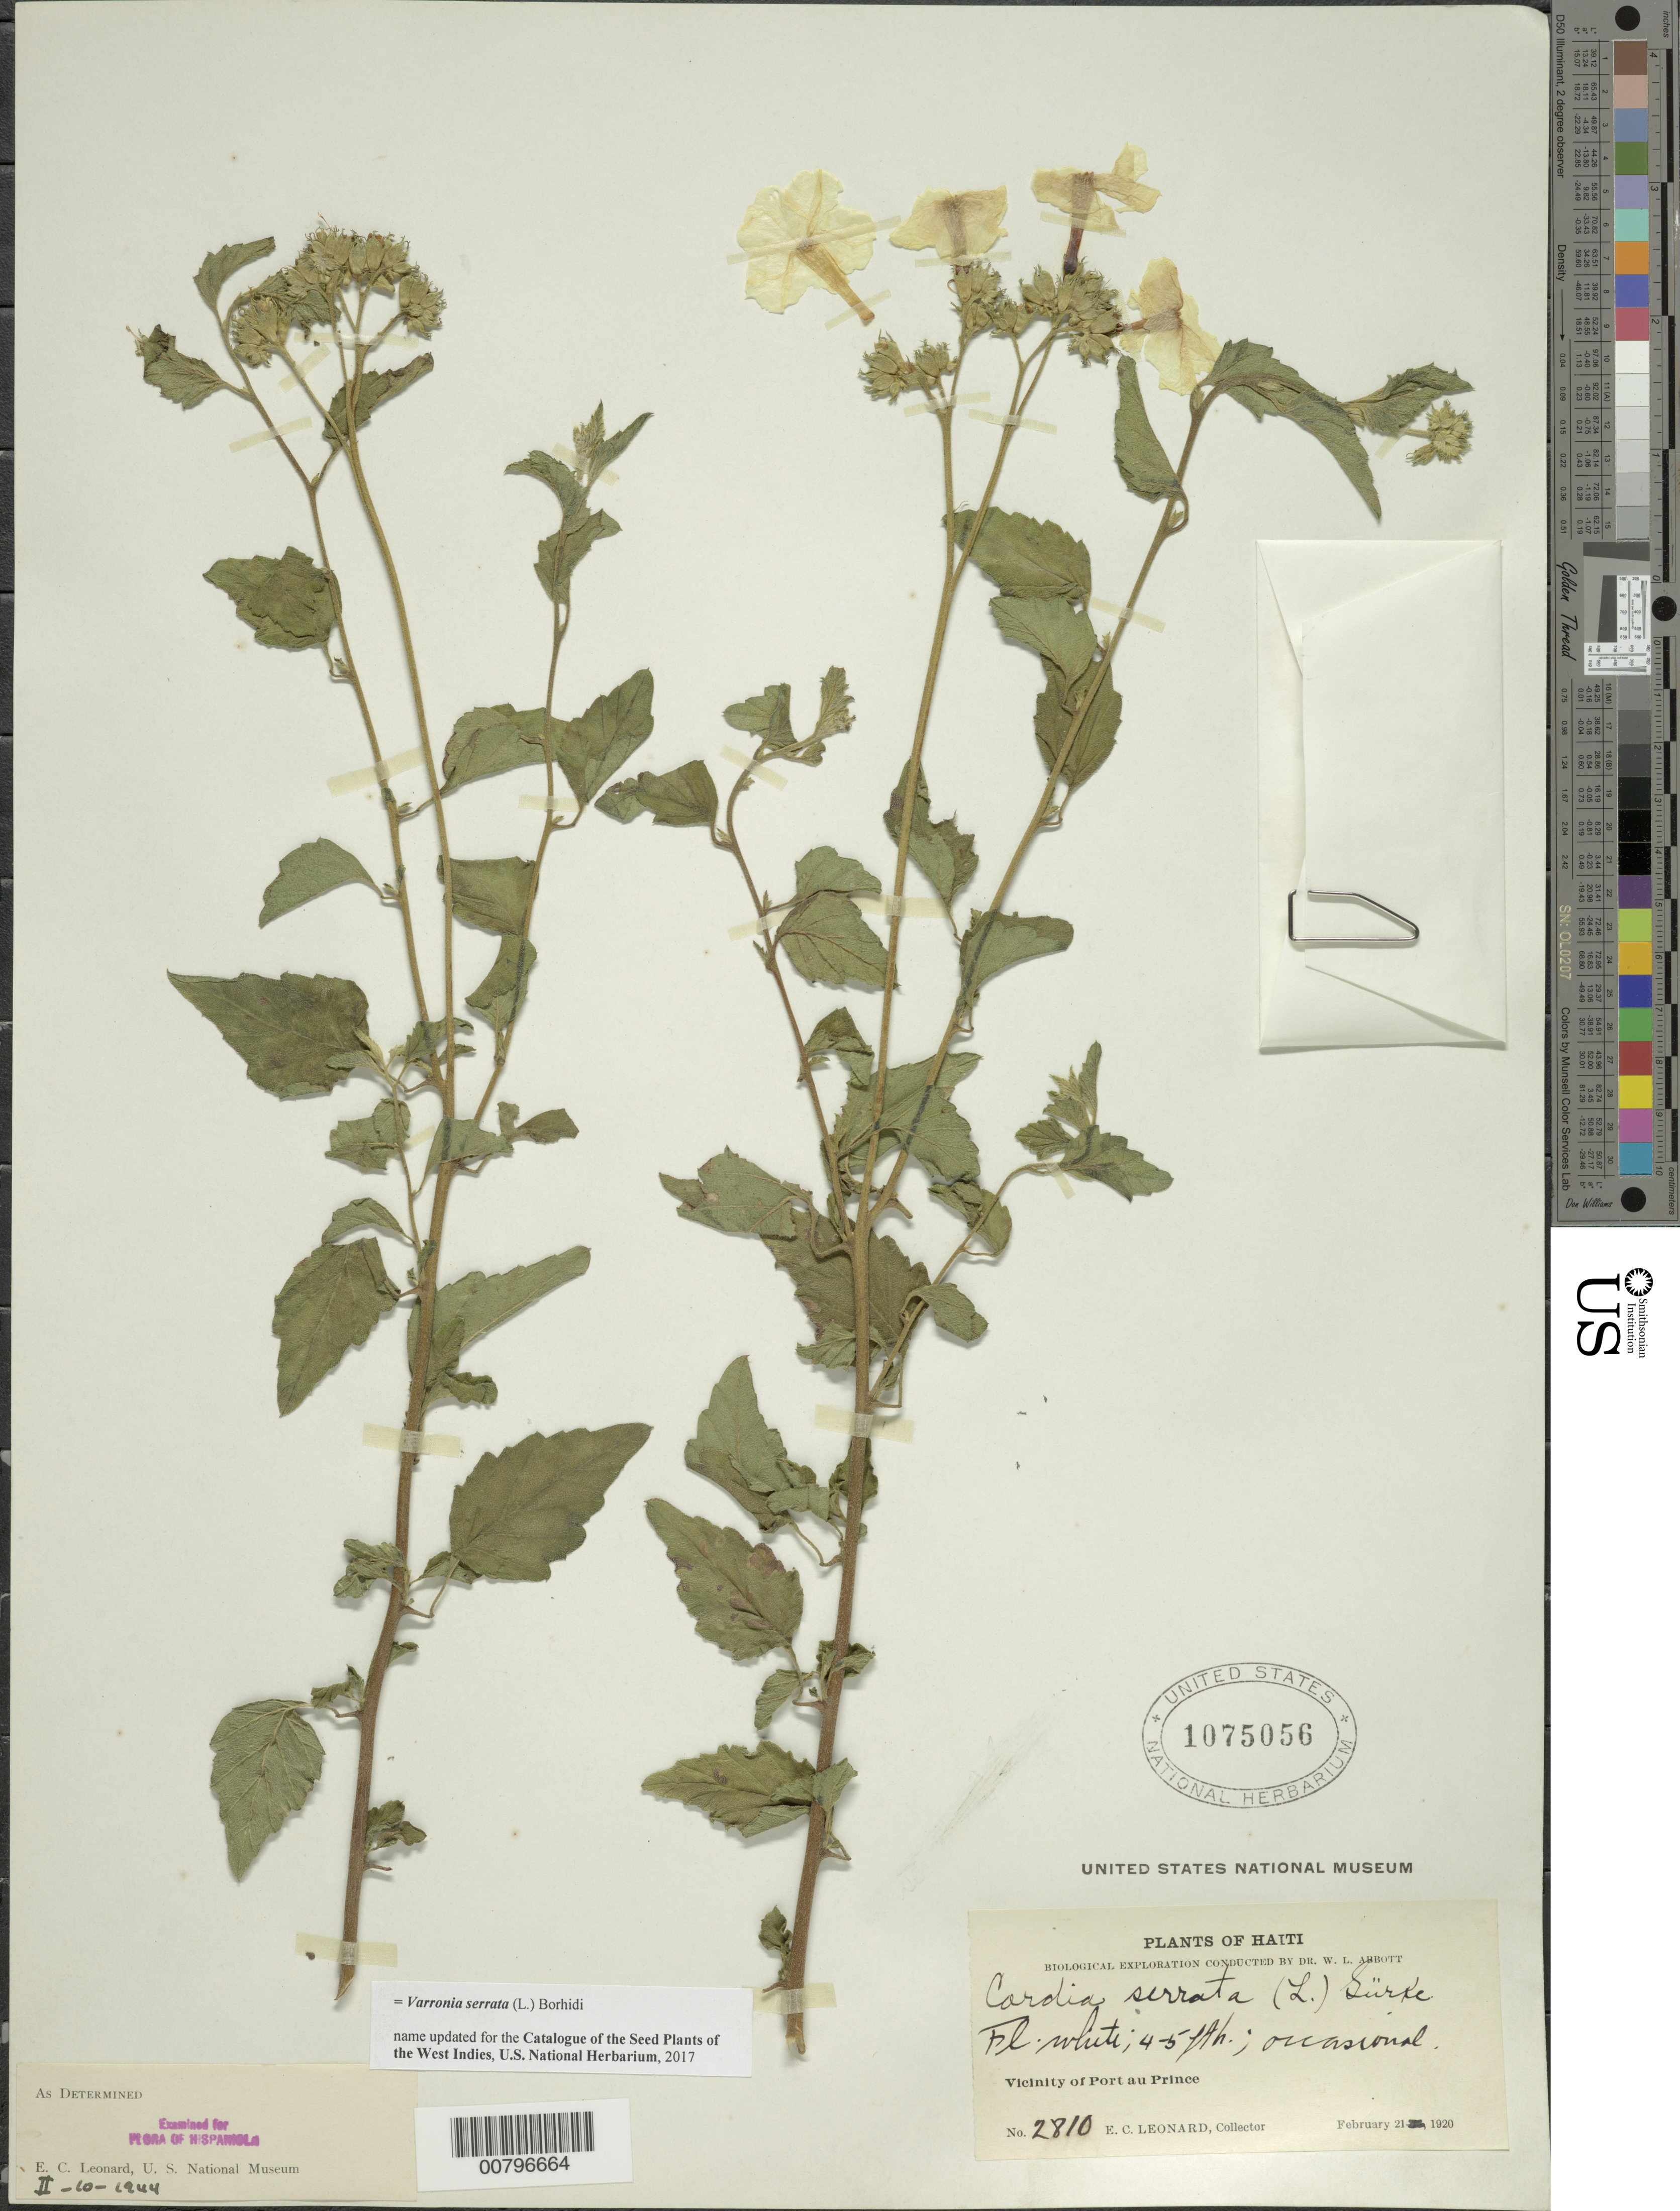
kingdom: Plantae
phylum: Tracheophyta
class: Magnoliopsida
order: Boraginales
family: Cordiaceae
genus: Varronia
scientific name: Varronia serrata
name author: (L.) Borhidi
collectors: E. C. Leonard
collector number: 2810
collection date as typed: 21 Feb 1920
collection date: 1920-02-21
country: Haiti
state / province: Ouest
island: Hispaniola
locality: Vicinity of Port au Prince.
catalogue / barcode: US 1075056